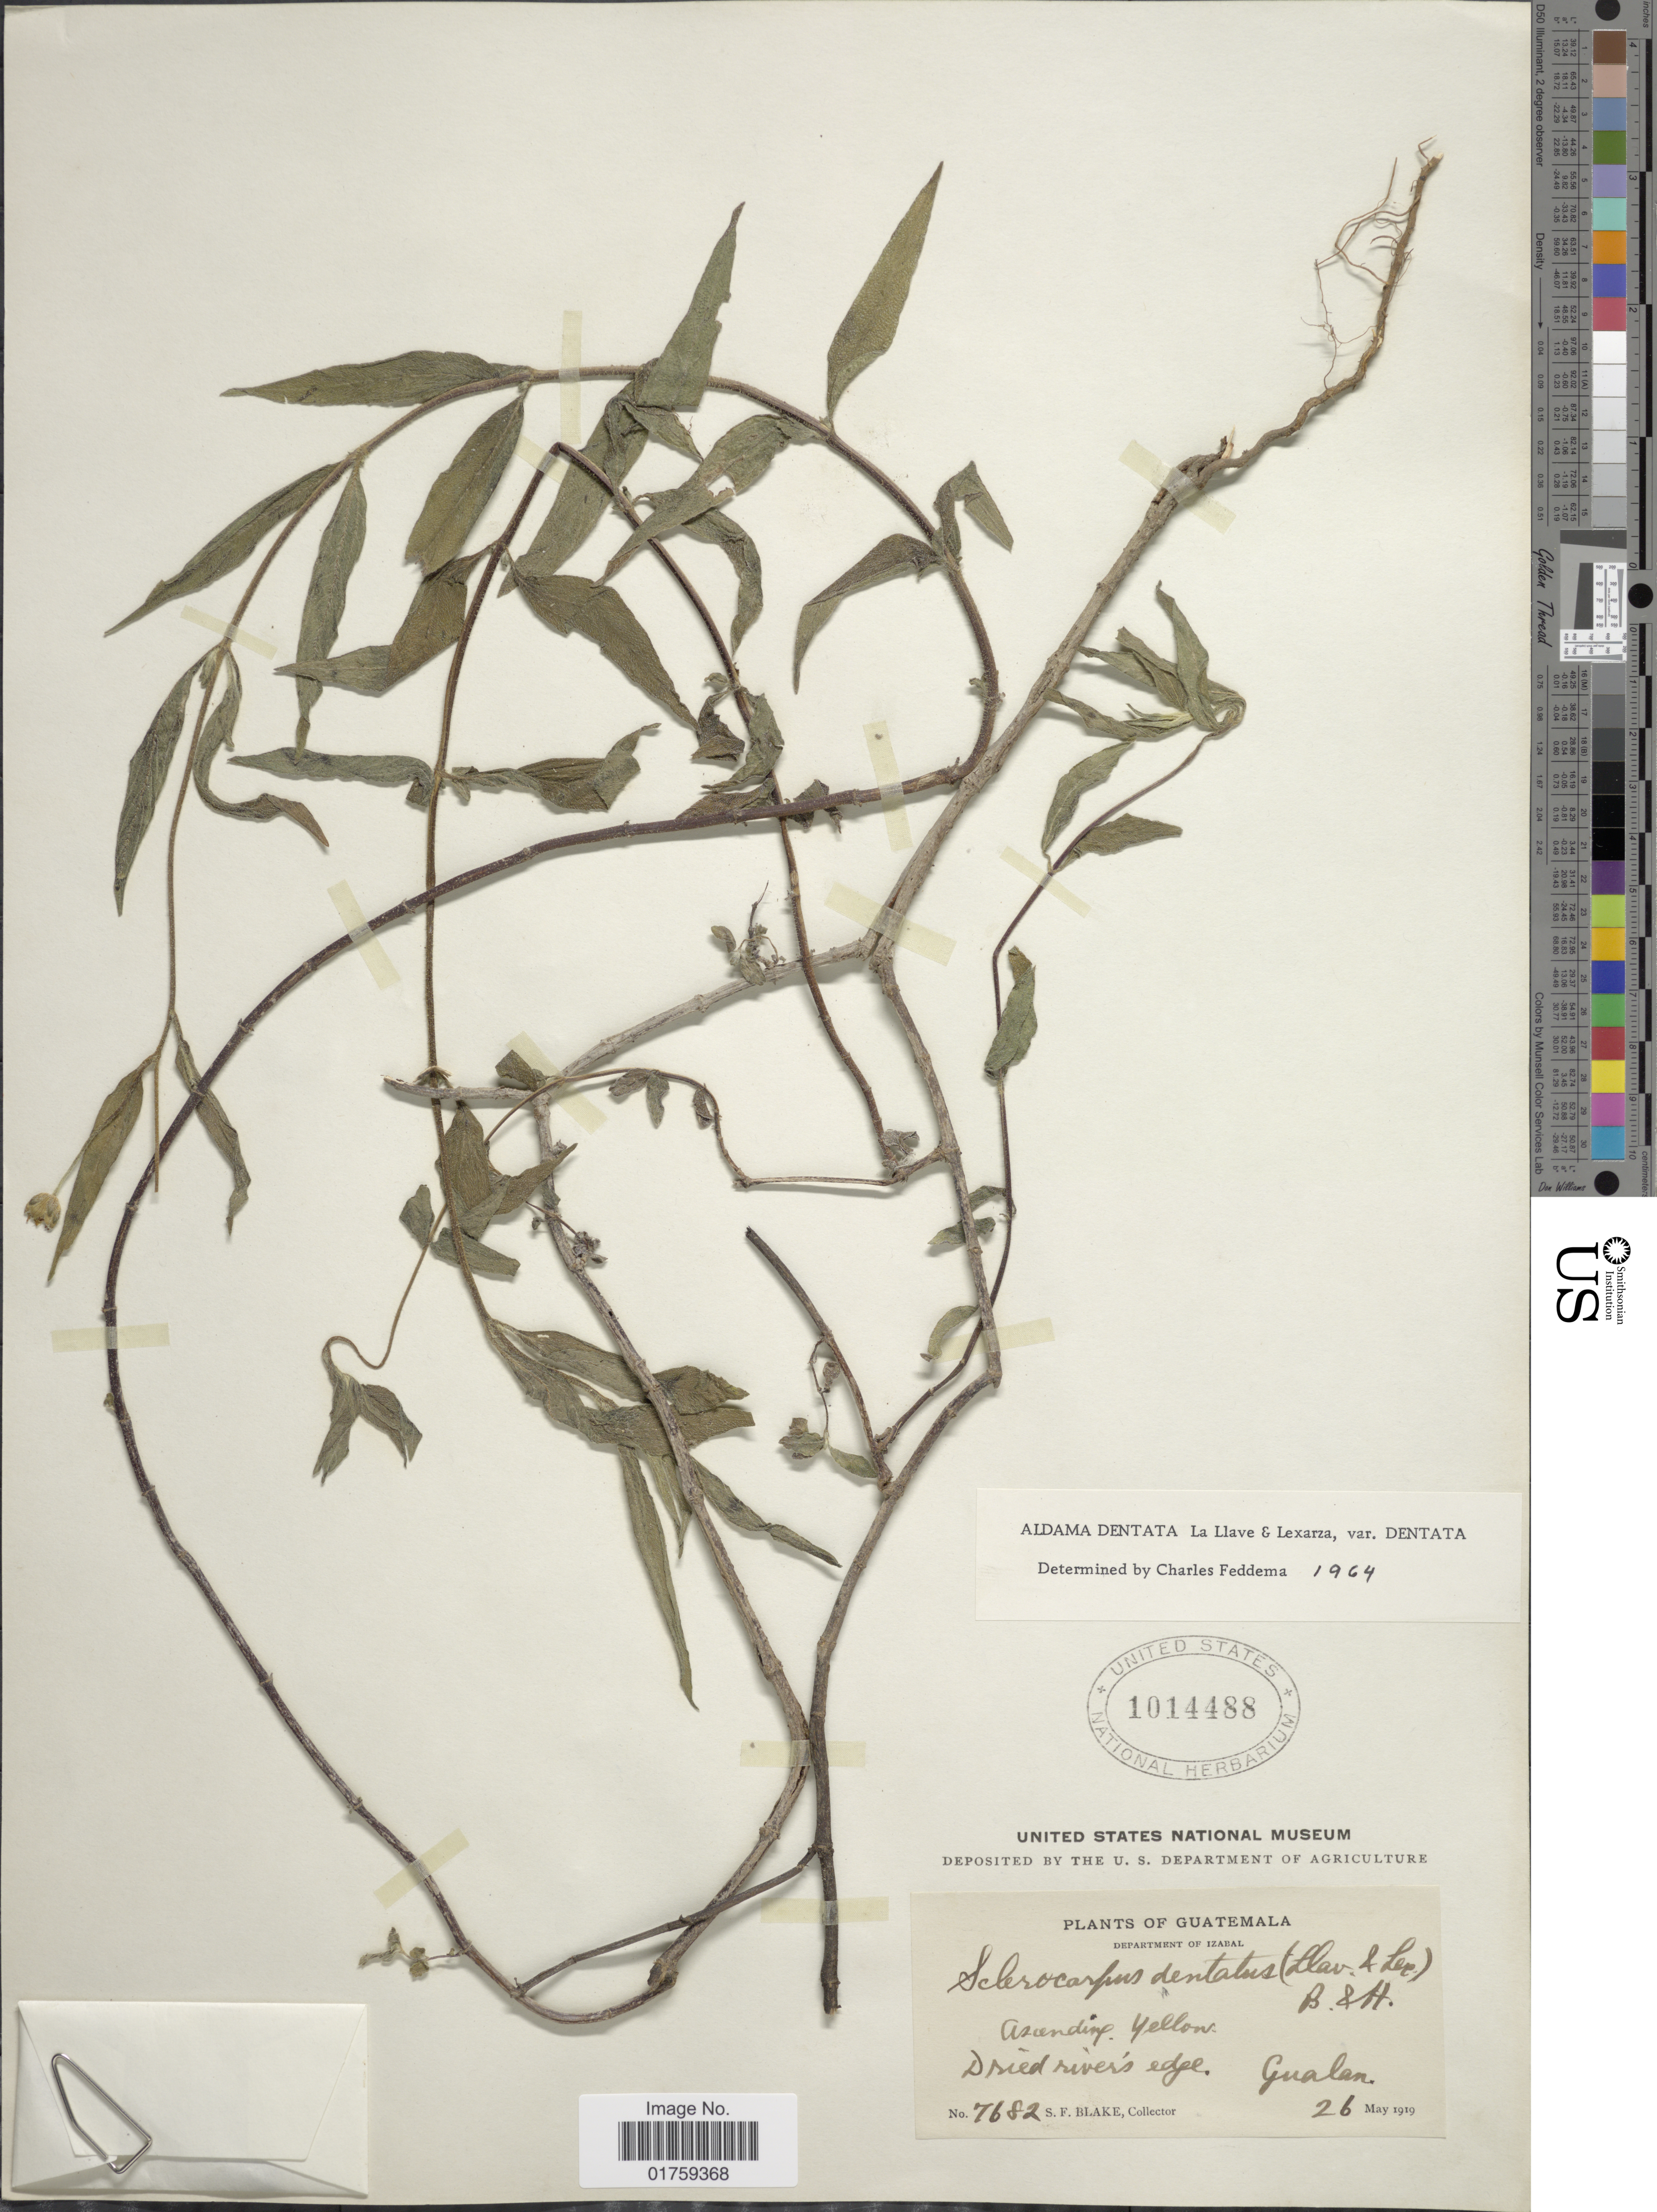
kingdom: Plantae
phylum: Tracheophyta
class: Magnoliopsida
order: Asterales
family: Asteraceae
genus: Sclerocarpus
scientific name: Sclerocarpus dentatus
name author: (La Llave) Benth. & Hook. f. ex Hemsl.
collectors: S. Blake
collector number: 7682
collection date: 1919-05-26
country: Guatemala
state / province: Izabal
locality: Department of Izabal. Dried rivers edge. Gualan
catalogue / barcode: US 1014488